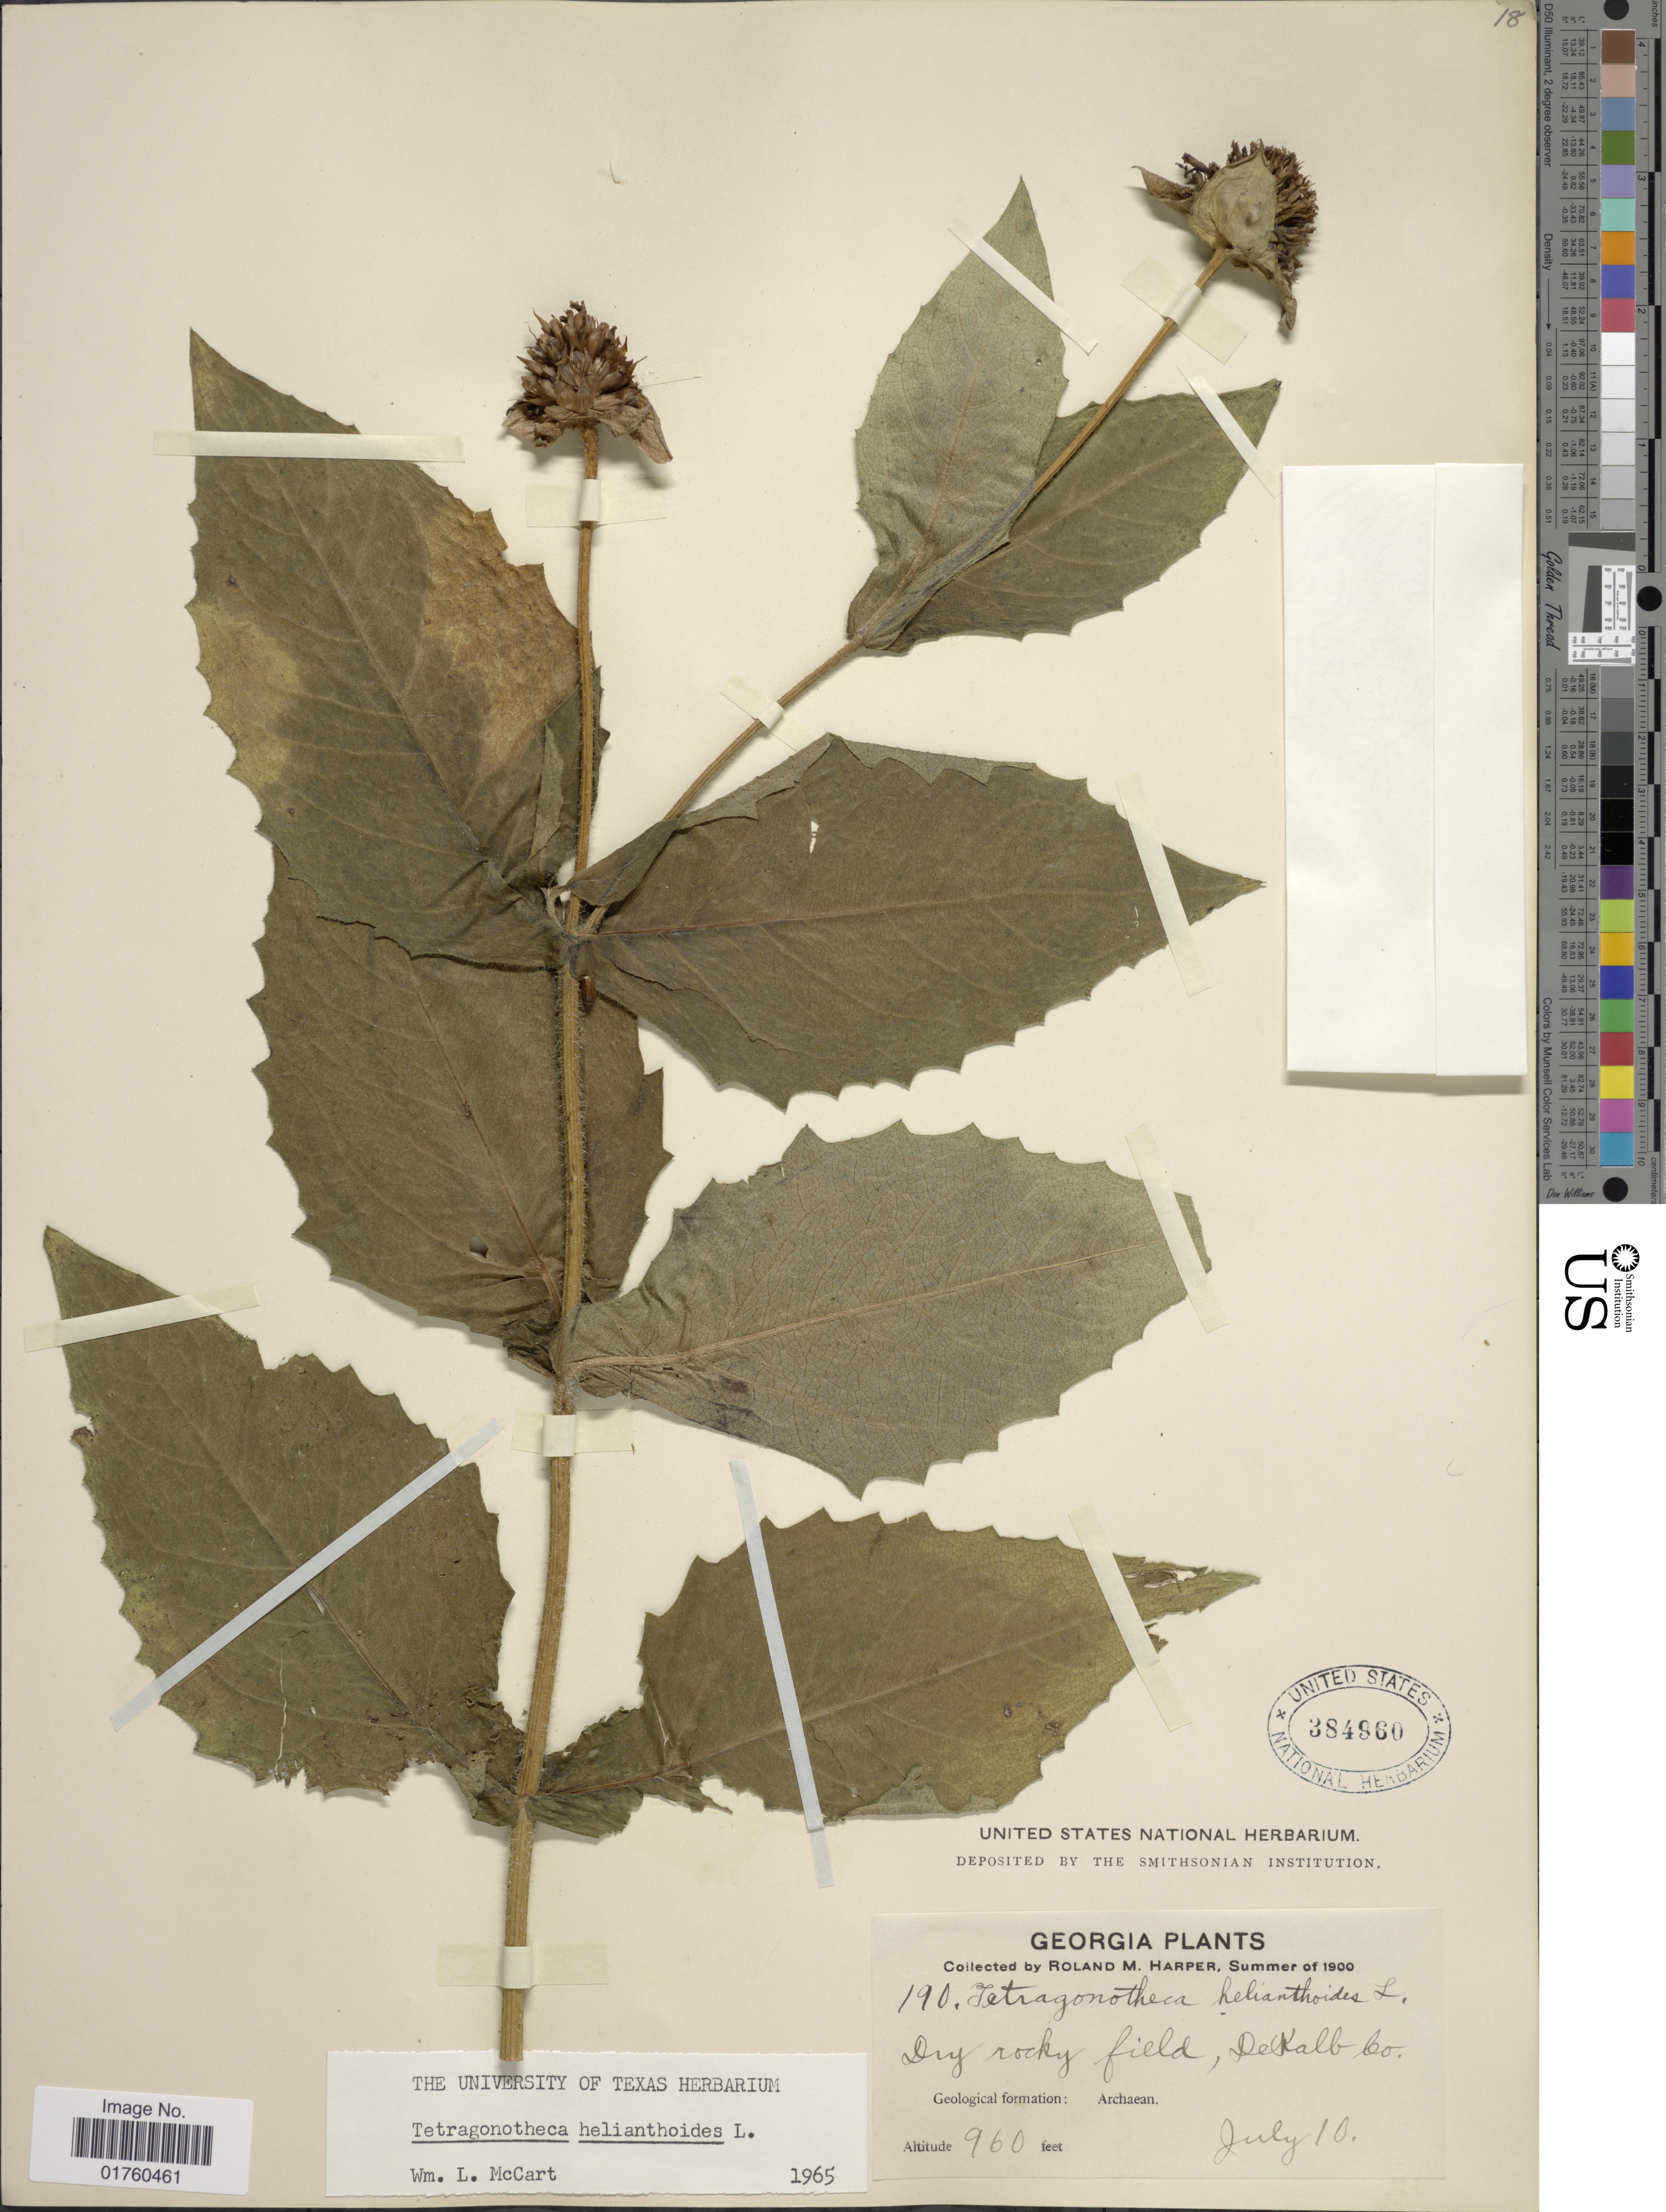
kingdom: Plantae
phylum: Tracheophyta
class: Magnoliopsida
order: Asterales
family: Asteraceae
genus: Tetragonotheca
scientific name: Tetragonotheca helianthoides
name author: L.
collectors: R. M. Harper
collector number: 190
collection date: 1900-07-10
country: United States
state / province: Georgia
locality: Archaen, De Kalb Co.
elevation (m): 293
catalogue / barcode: US 344860